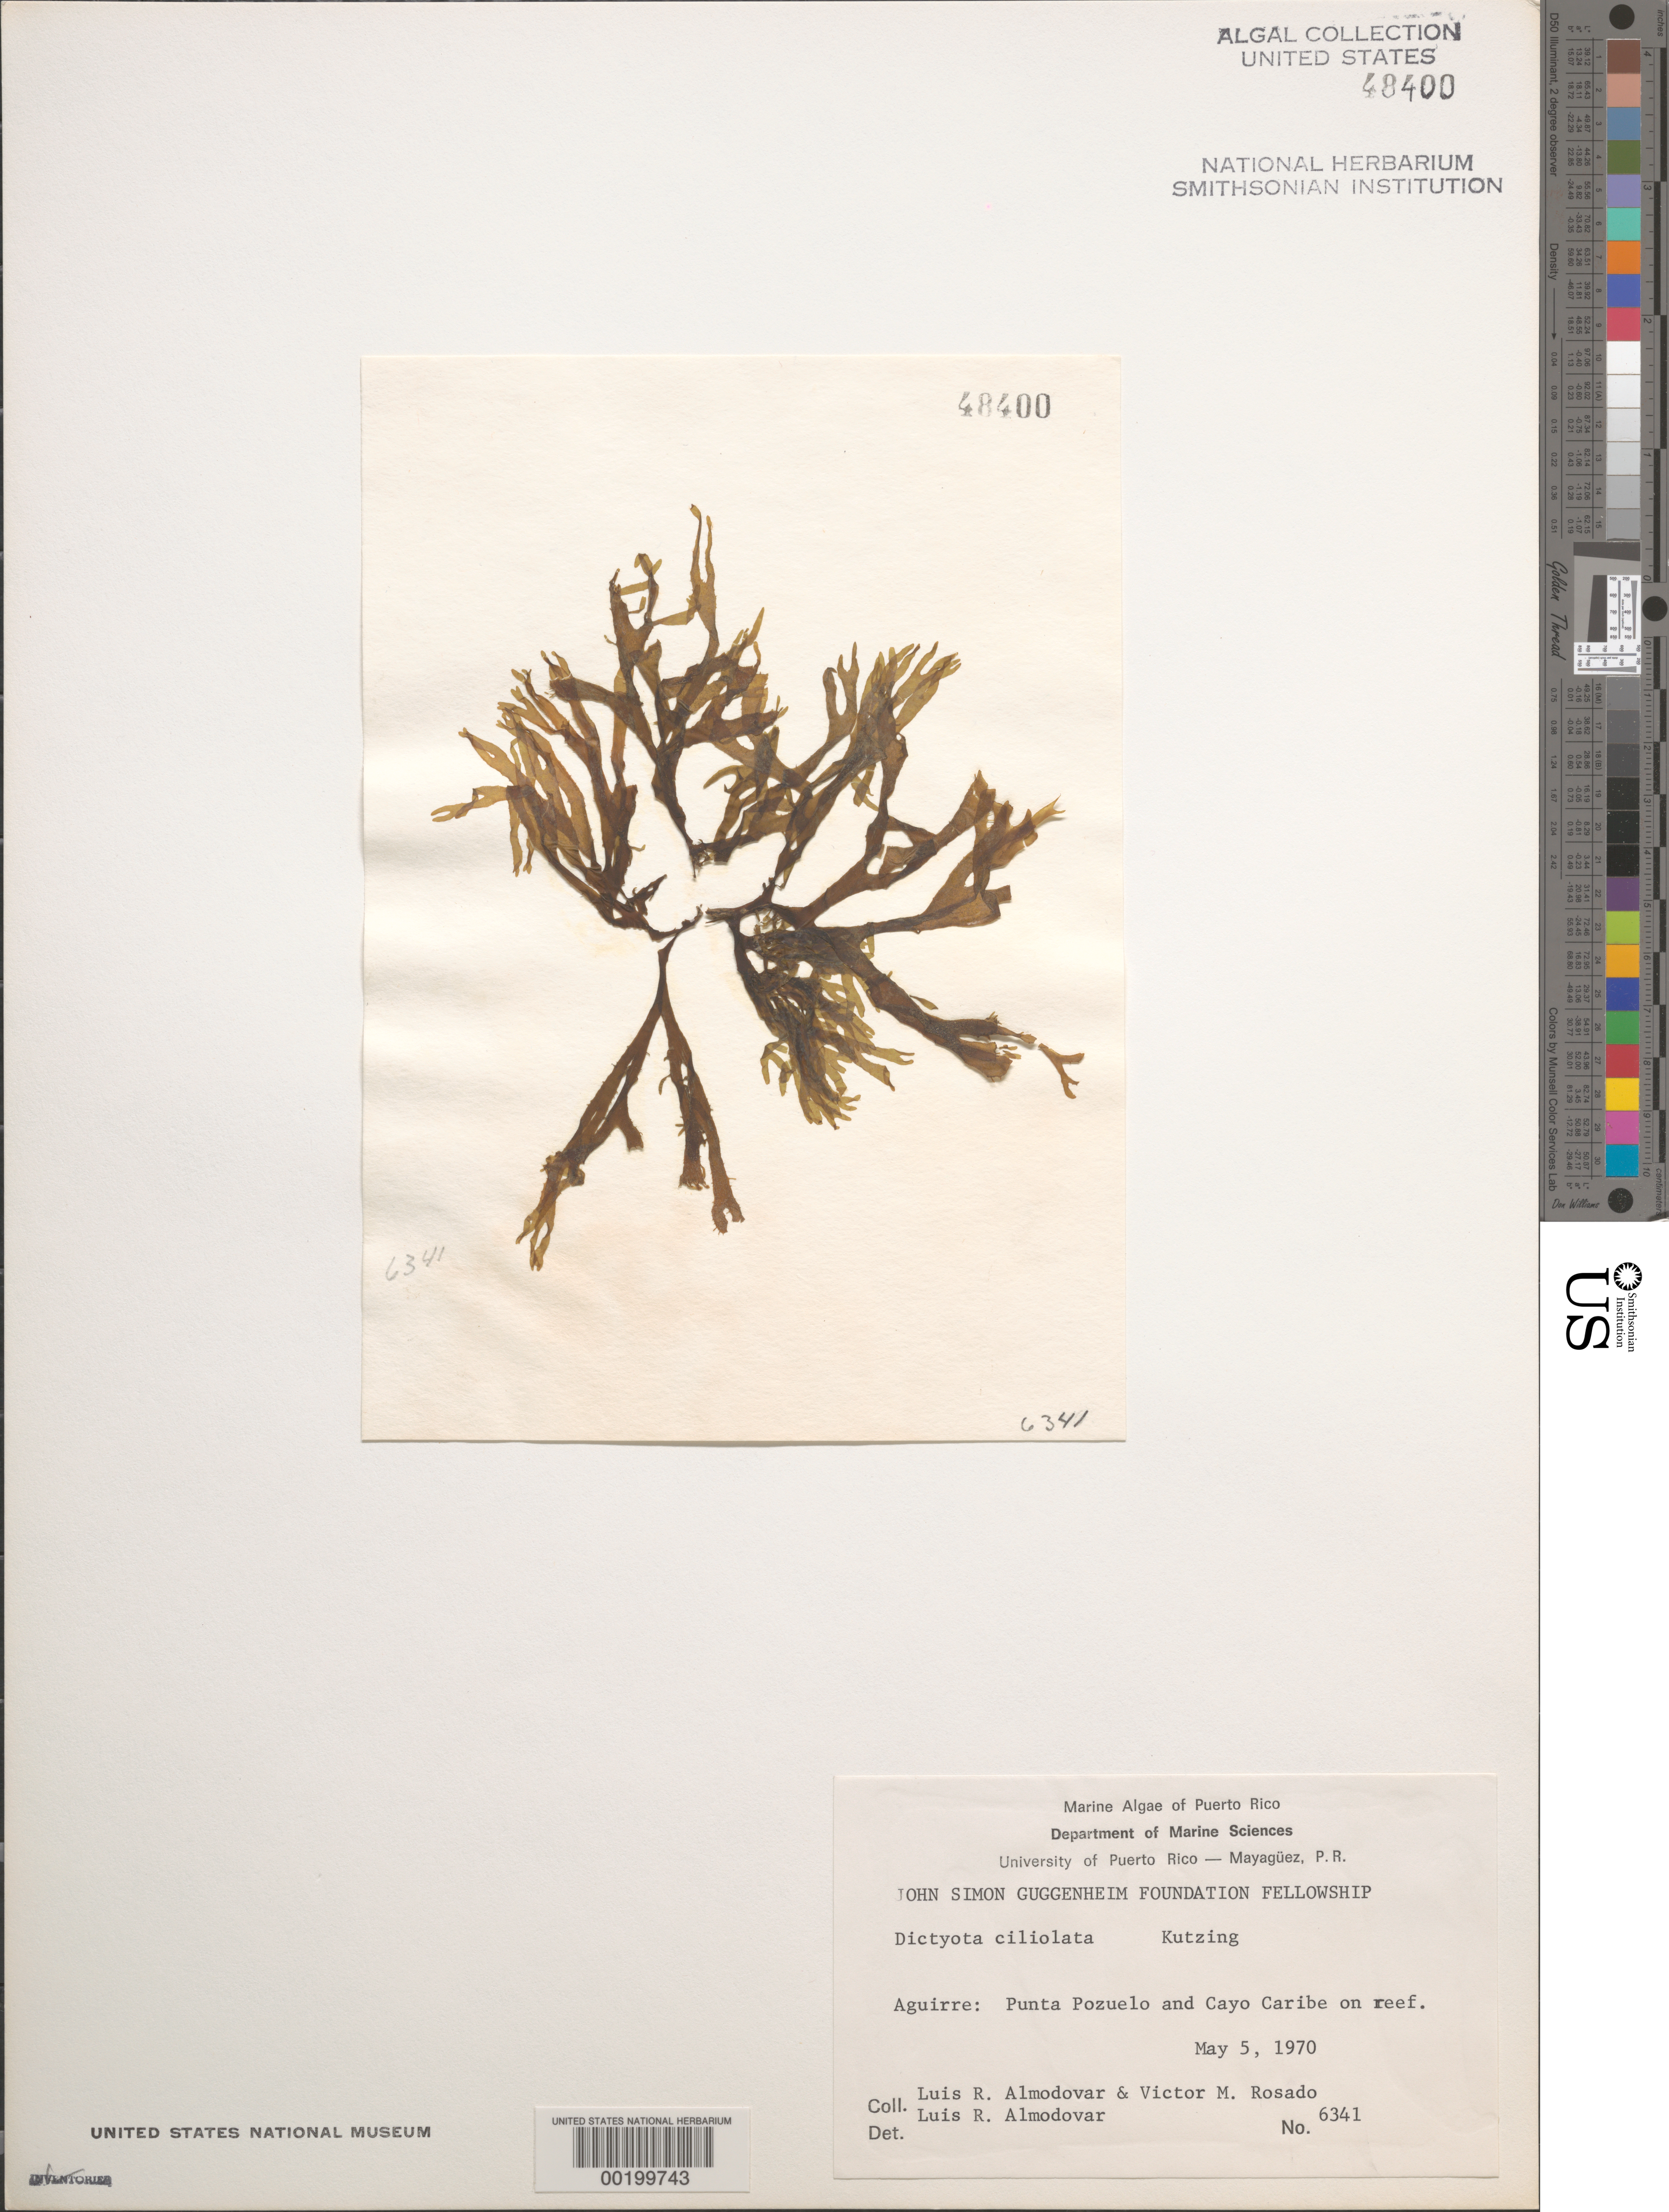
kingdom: Chromista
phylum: Ochrophyta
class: Phaeophyceae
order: Dictyotales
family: Dictyotaceae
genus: Dictyota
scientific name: Dictyota ciliolata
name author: Sond. ex Kütz.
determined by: Almodovar, L. R.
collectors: L. Almodovar & V. Rosado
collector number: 6341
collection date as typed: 05 May 1970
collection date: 1970-05-05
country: Puerto Rico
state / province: Guayama / Salinas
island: Cayo Caribe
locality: Aguirre, Punta Pozuelo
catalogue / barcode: US 48400